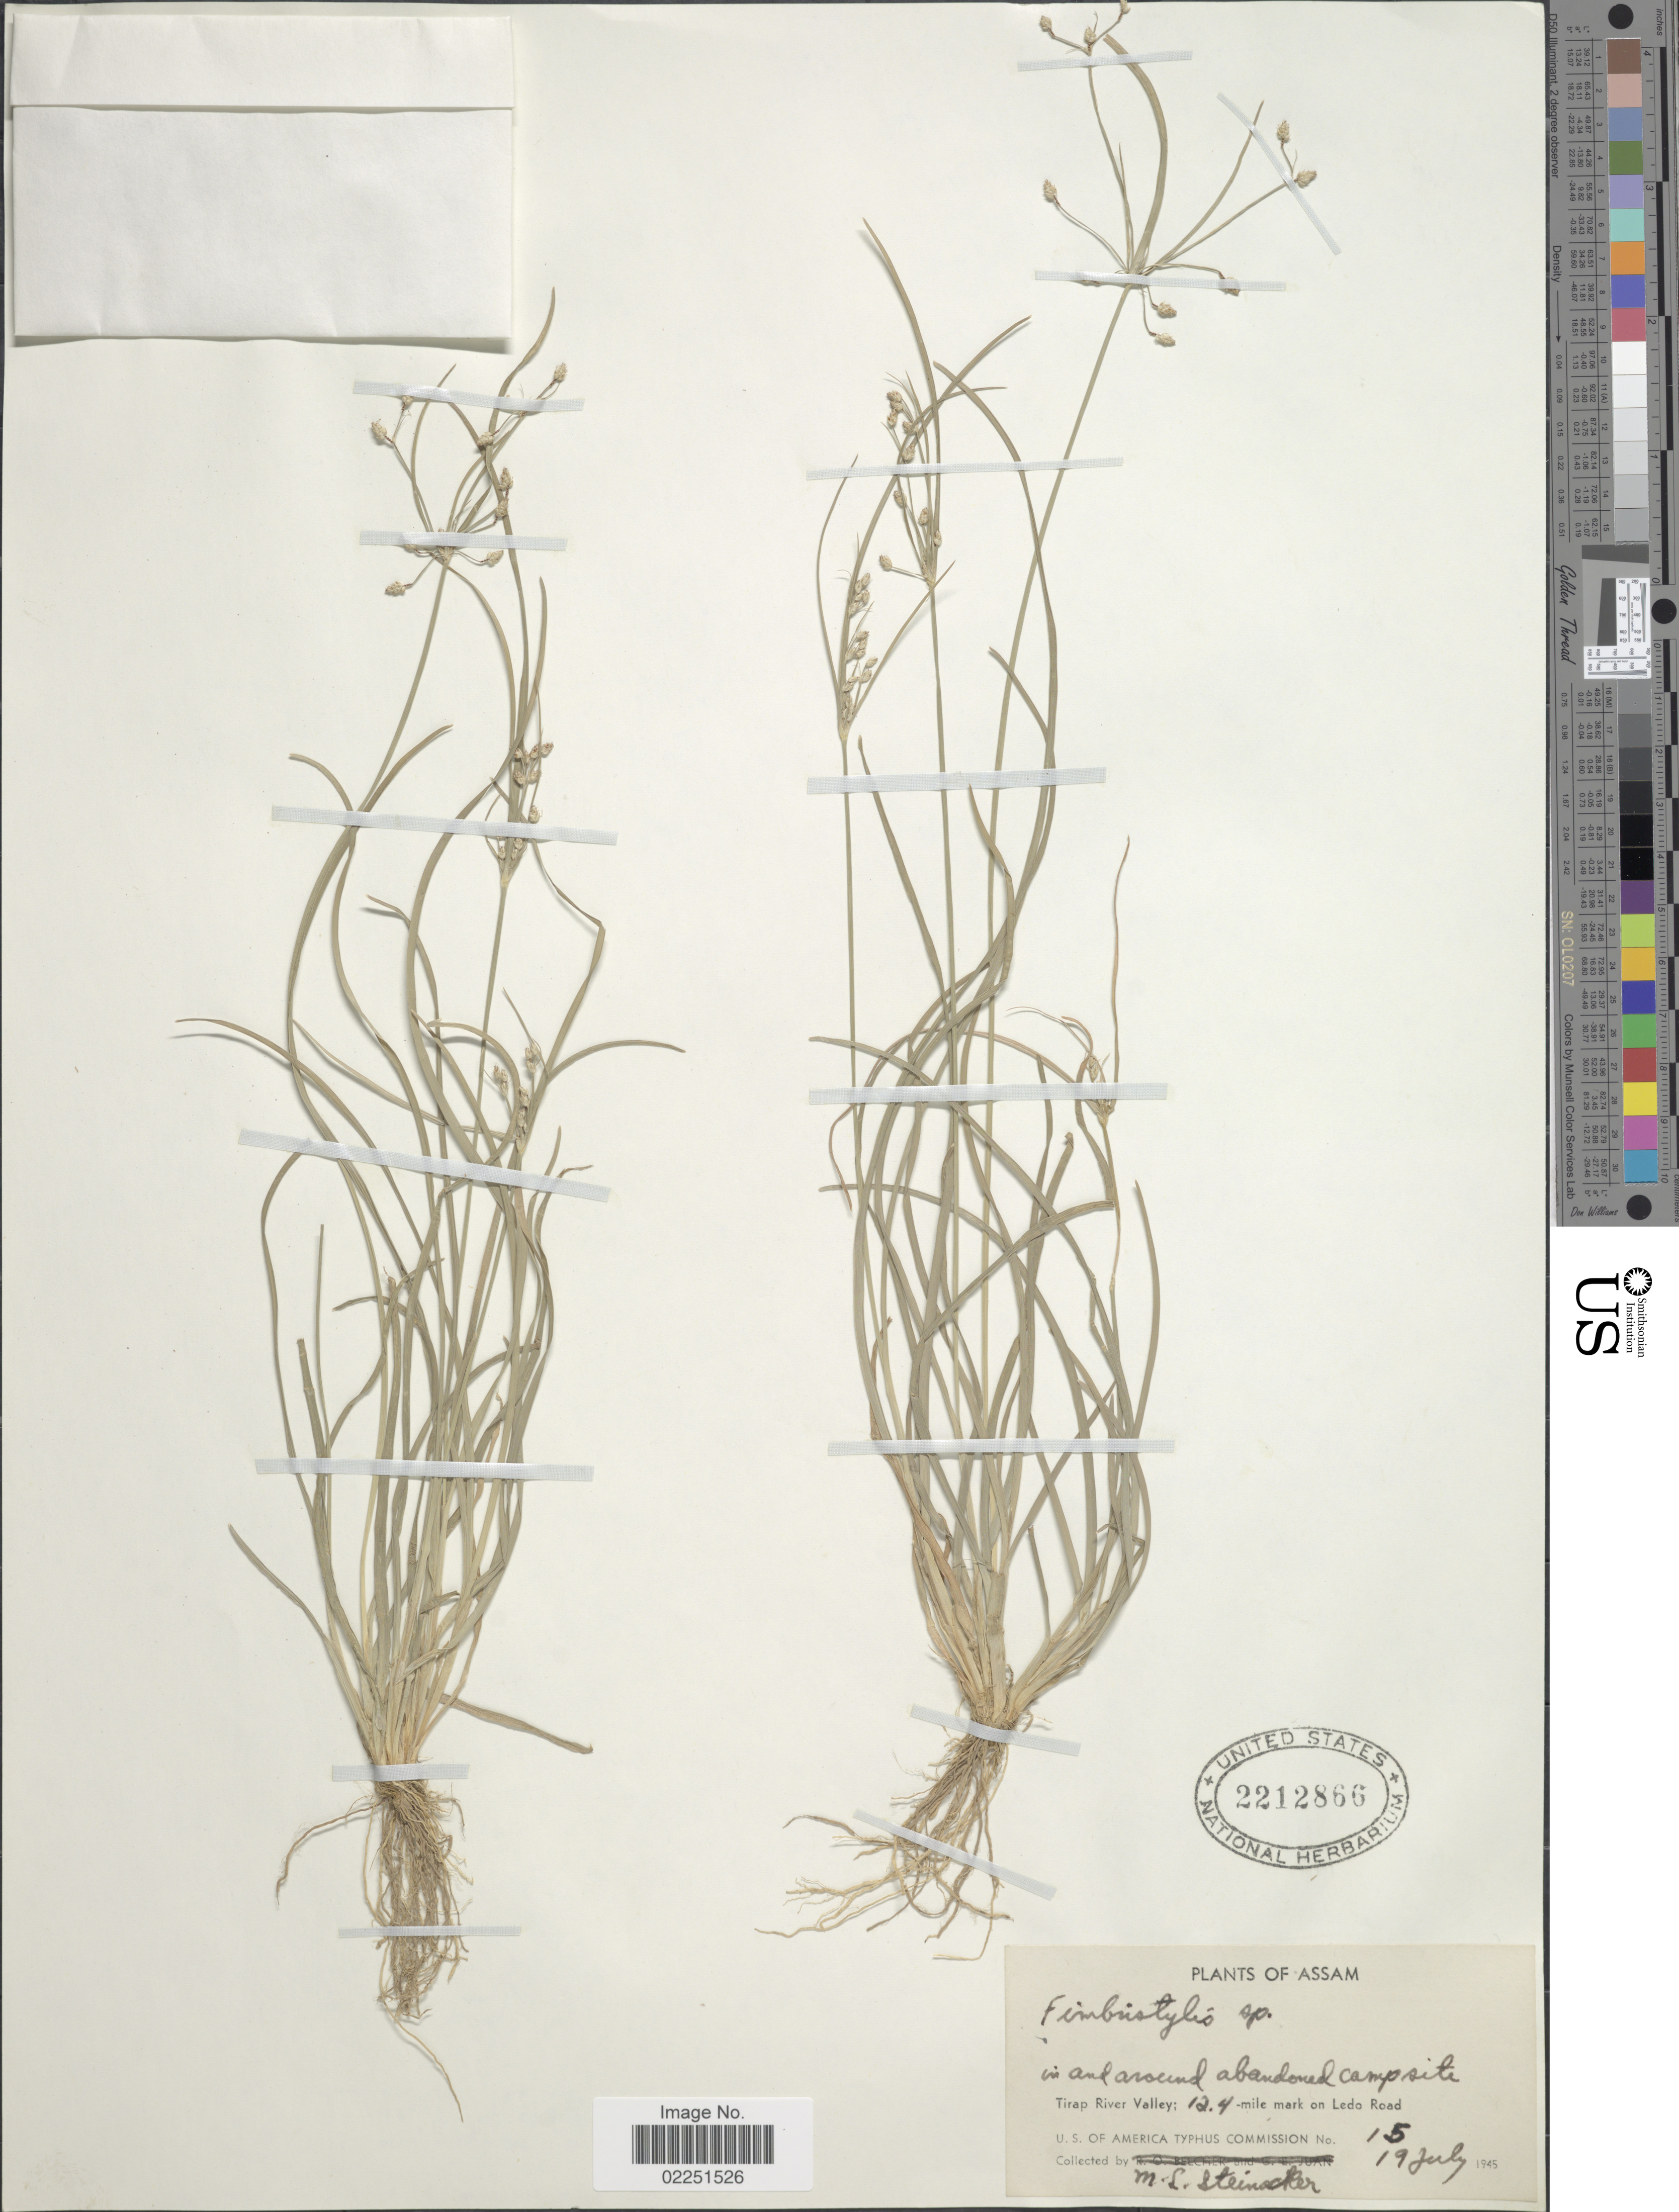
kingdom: Plantae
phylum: Tracheophyta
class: Liliopsida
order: Poales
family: Cyperaceae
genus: Fimbristylis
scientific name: Fimbristylis sp.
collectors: M. Steinacker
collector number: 15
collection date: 1945-07-19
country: India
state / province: Assam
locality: Tirap River Valley: 12.4 - mile mark in Ledo Road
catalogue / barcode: US 2212866